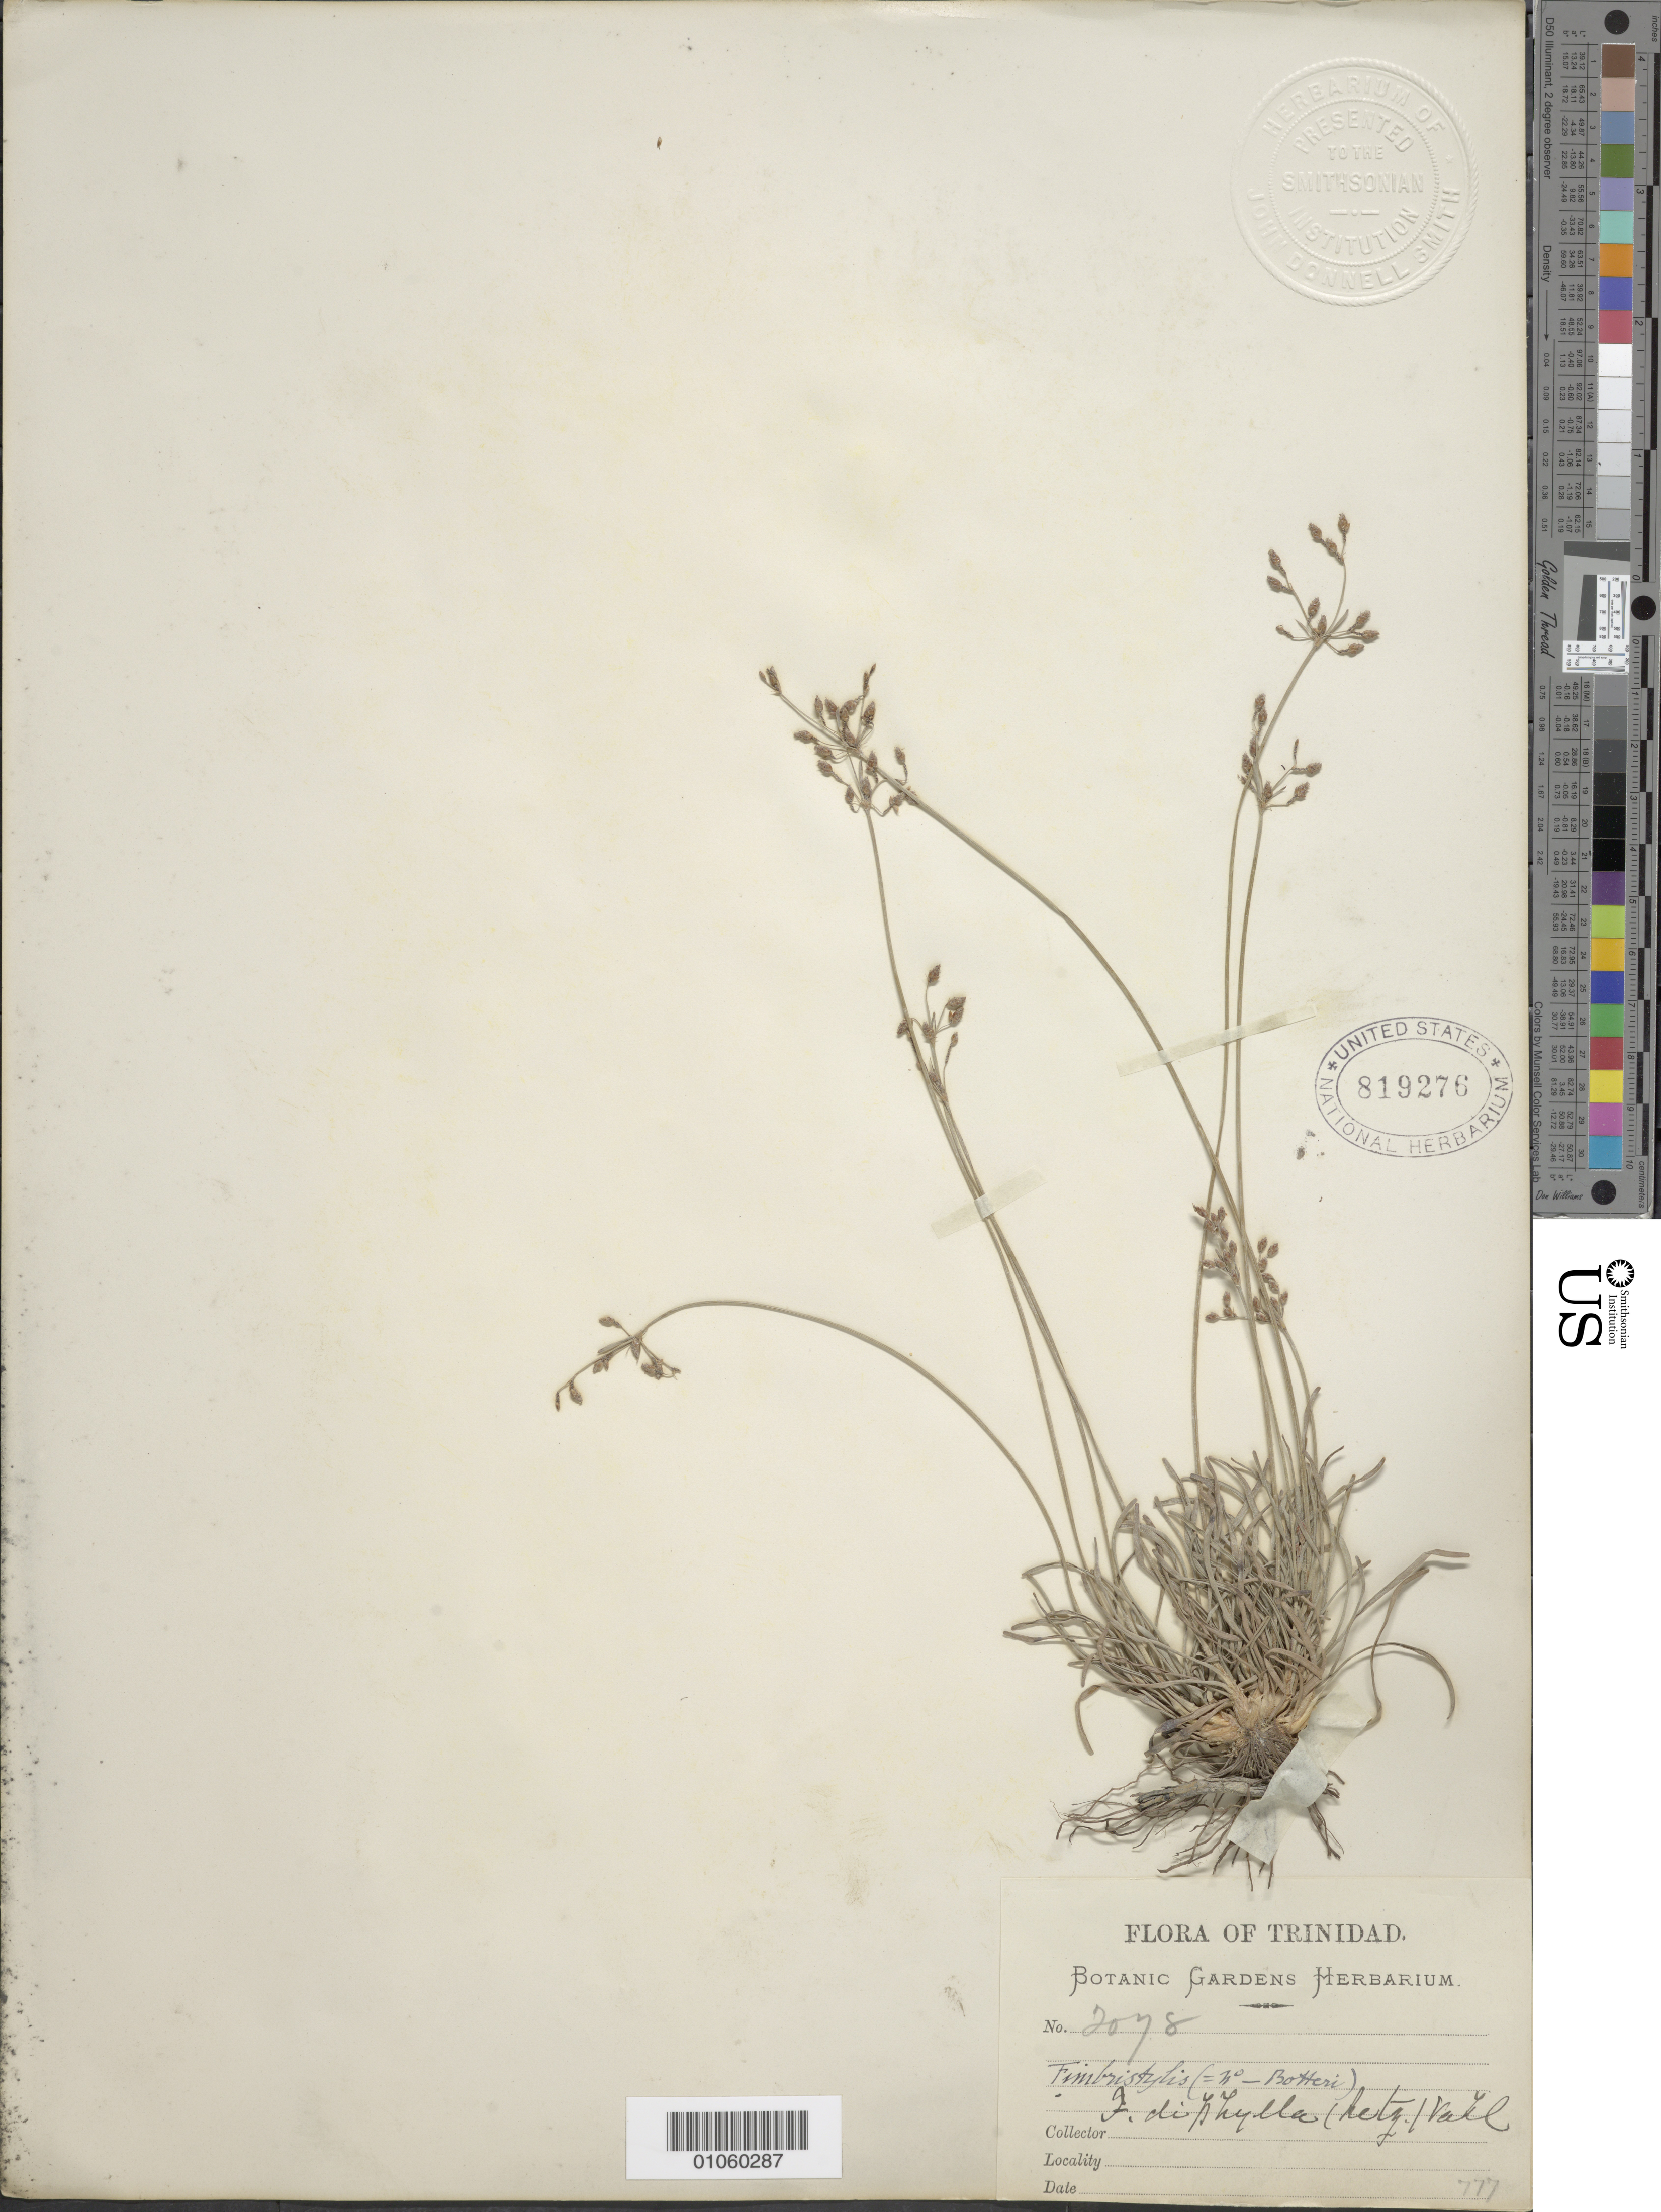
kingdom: Plantae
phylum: Tracheophyta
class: Liliopsida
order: Poales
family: Cyperaceae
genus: Fimbristylis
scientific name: Fimbristylis annua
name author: (All.) Roem. & Schult.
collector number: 2078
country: Trinidad and Tobago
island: Trinidad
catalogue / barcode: US 819276